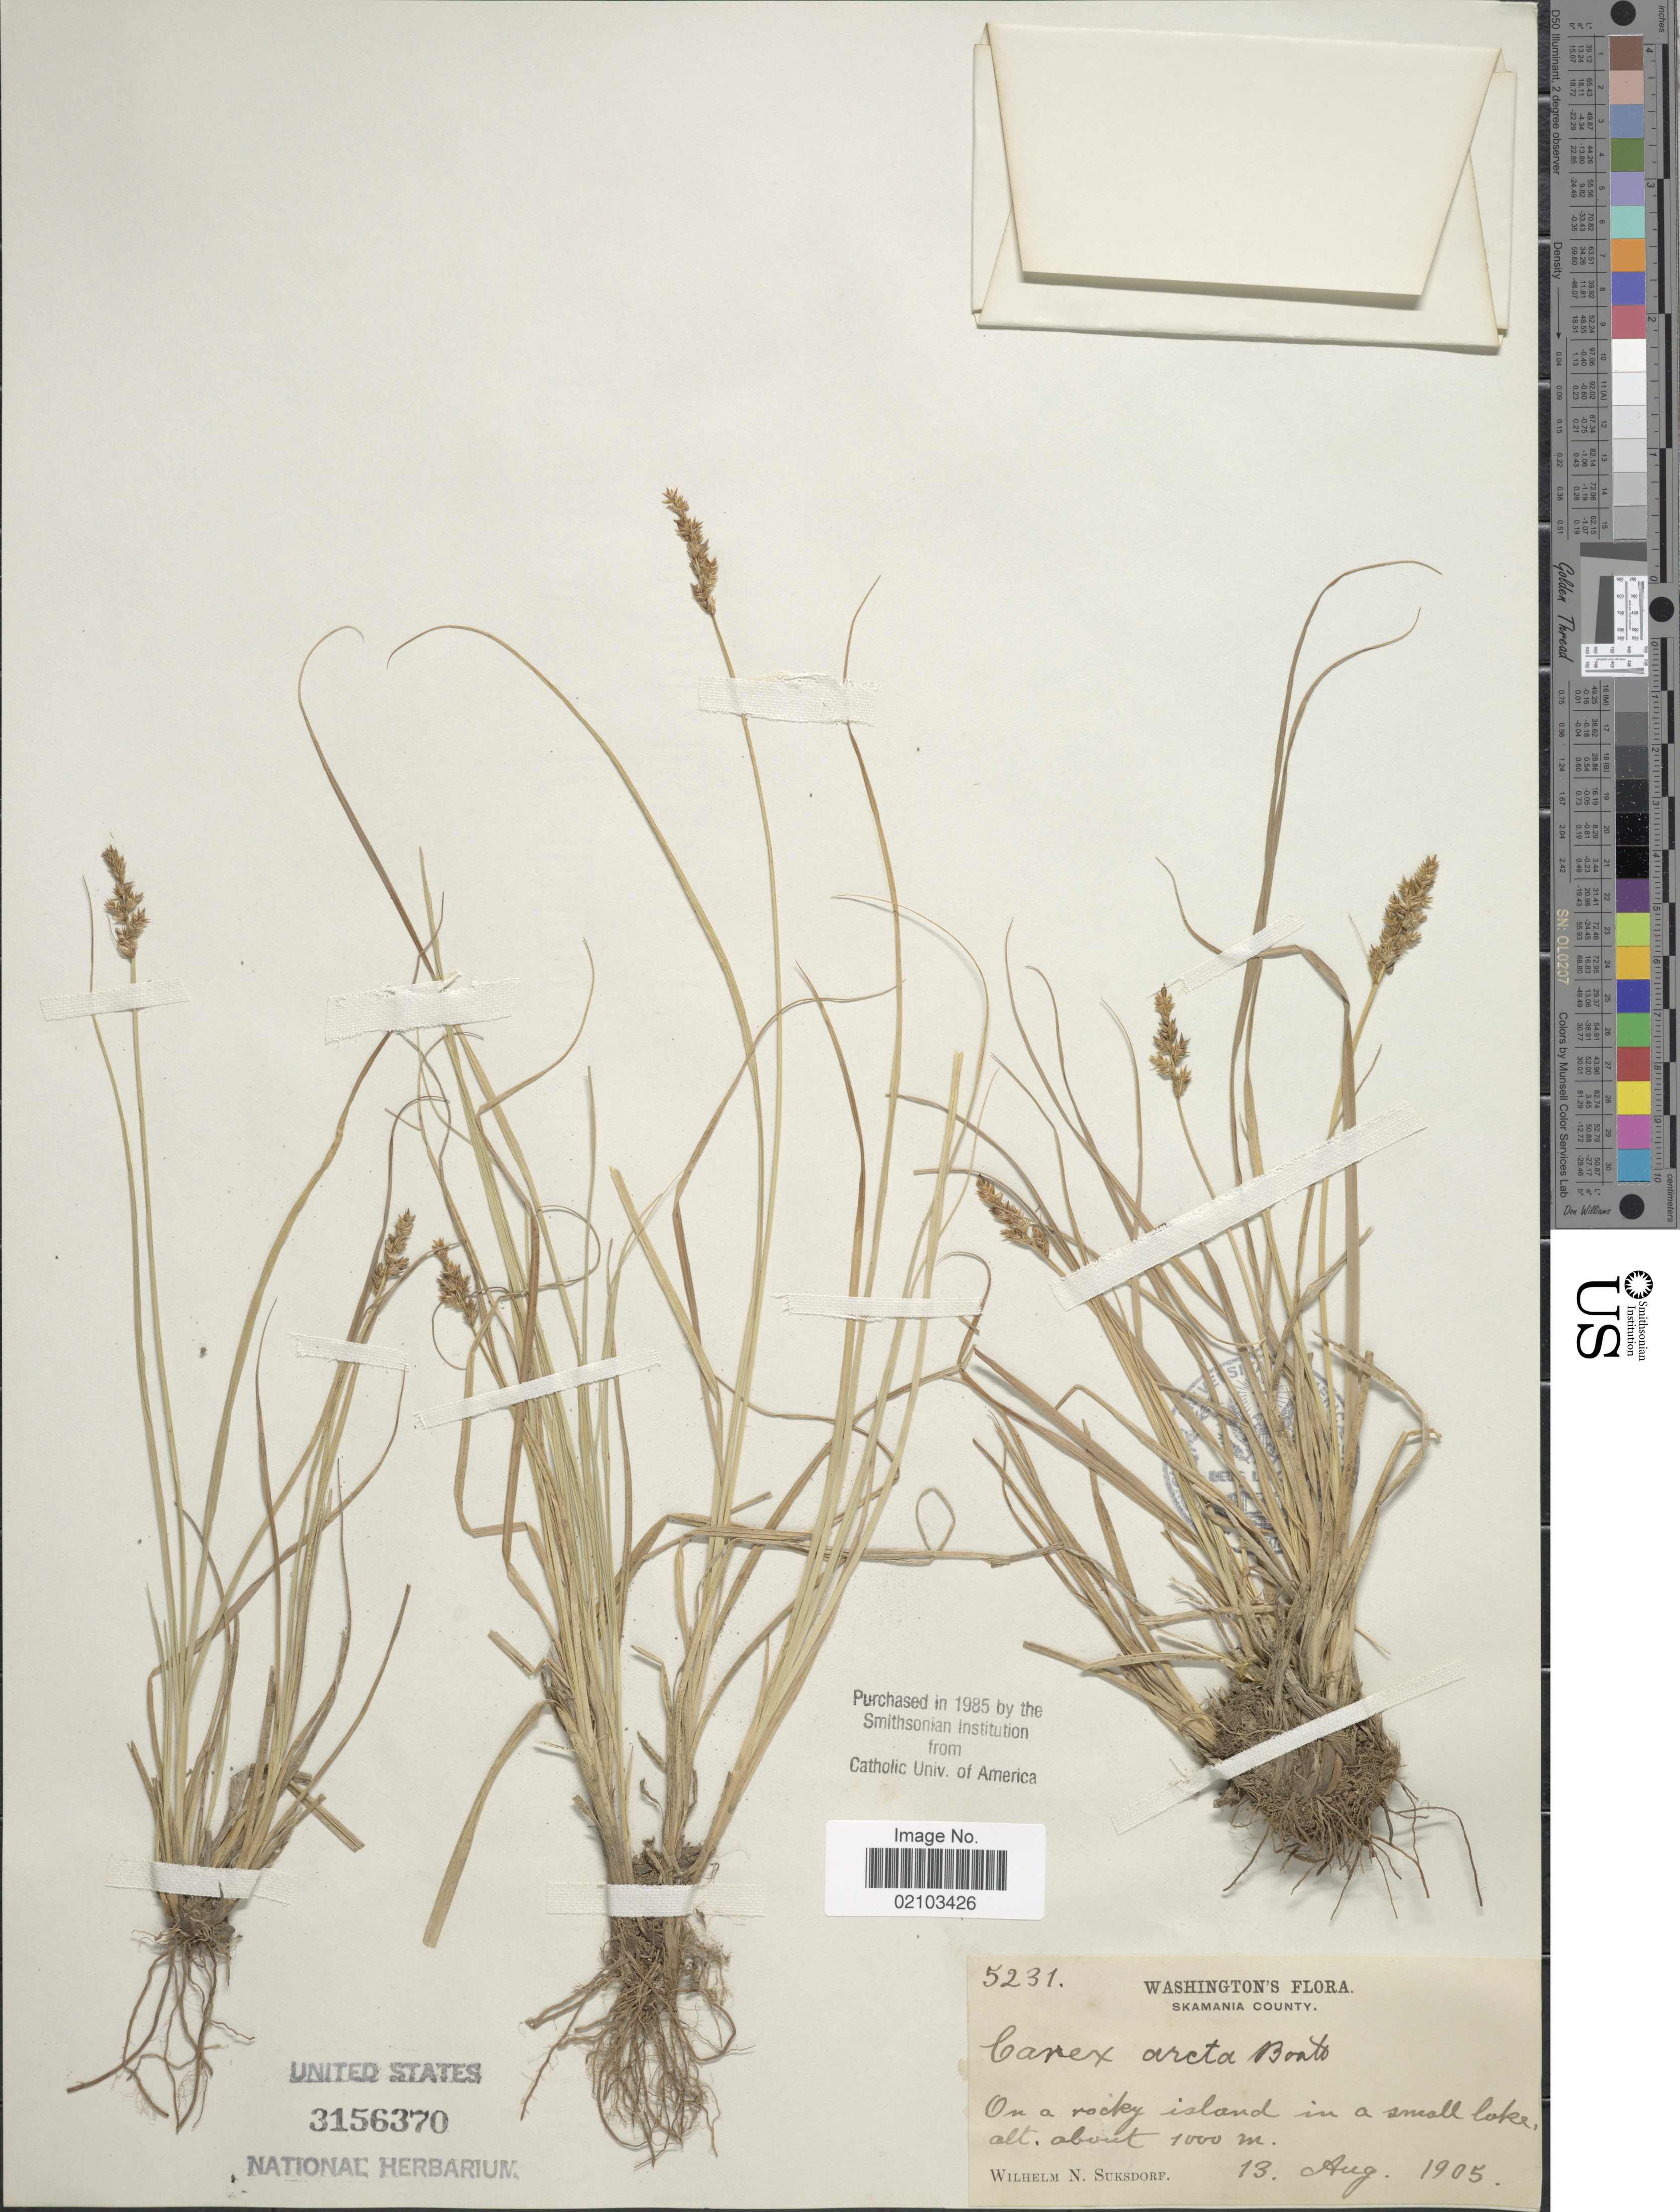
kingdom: Plantae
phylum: Tracheophyta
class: Liliopsida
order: Poales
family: Cyperaceae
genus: Carex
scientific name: Carex arcta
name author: Boott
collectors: W. N. Suksdorf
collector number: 5231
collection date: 1905-08-13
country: United States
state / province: Washington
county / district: Skamania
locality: Skamania County. On a rocky island in a small lake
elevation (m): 1000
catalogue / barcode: US 3156370